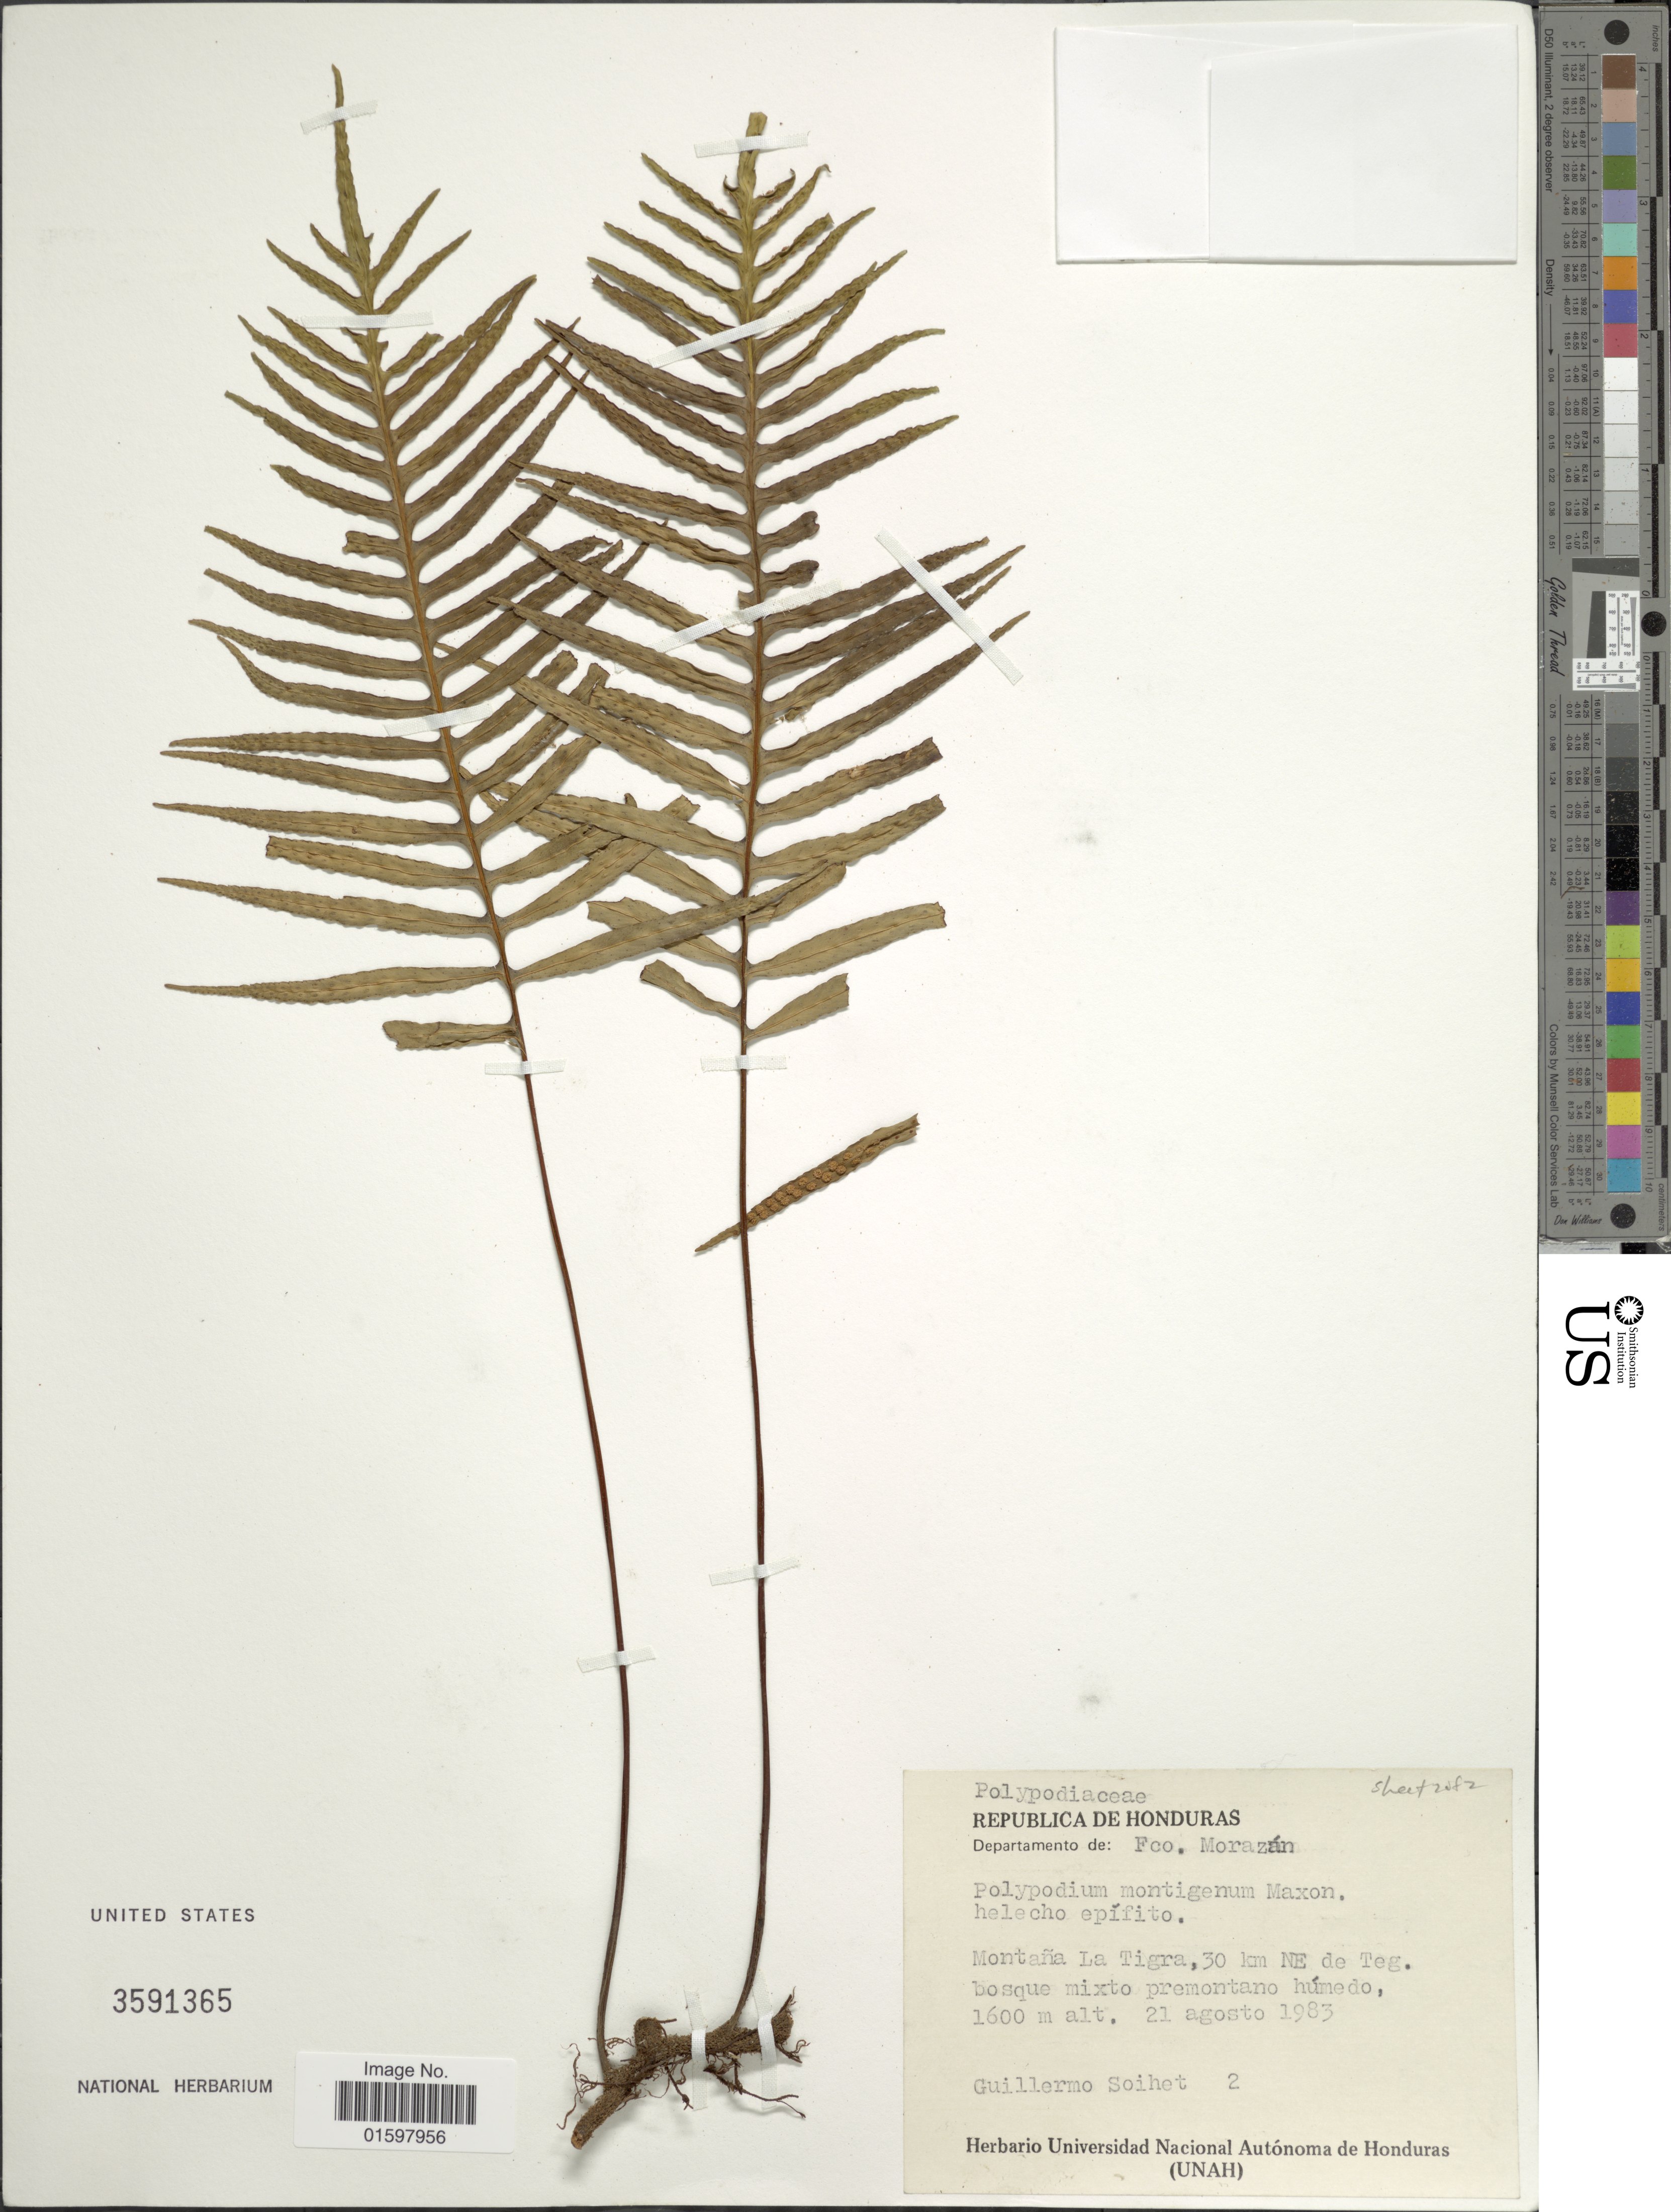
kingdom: Plantae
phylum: Tracheophyta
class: Polypodiopsida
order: Polypodiales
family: Polypodiaceae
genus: Pleopeltis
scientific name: Pleopeltis montigena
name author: (Maxon) A.R. Sm. & Tejero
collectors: G. Soihet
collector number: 2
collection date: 1983-08-21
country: Honduras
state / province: Fco. Morazán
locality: Republica de Hinduras, Departamento de: Fco. Morazán, Montaña La Tigra, 30 km NE de Teg. Bosque mixto premontano húmedo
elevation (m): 1600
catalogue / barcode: US 3591365